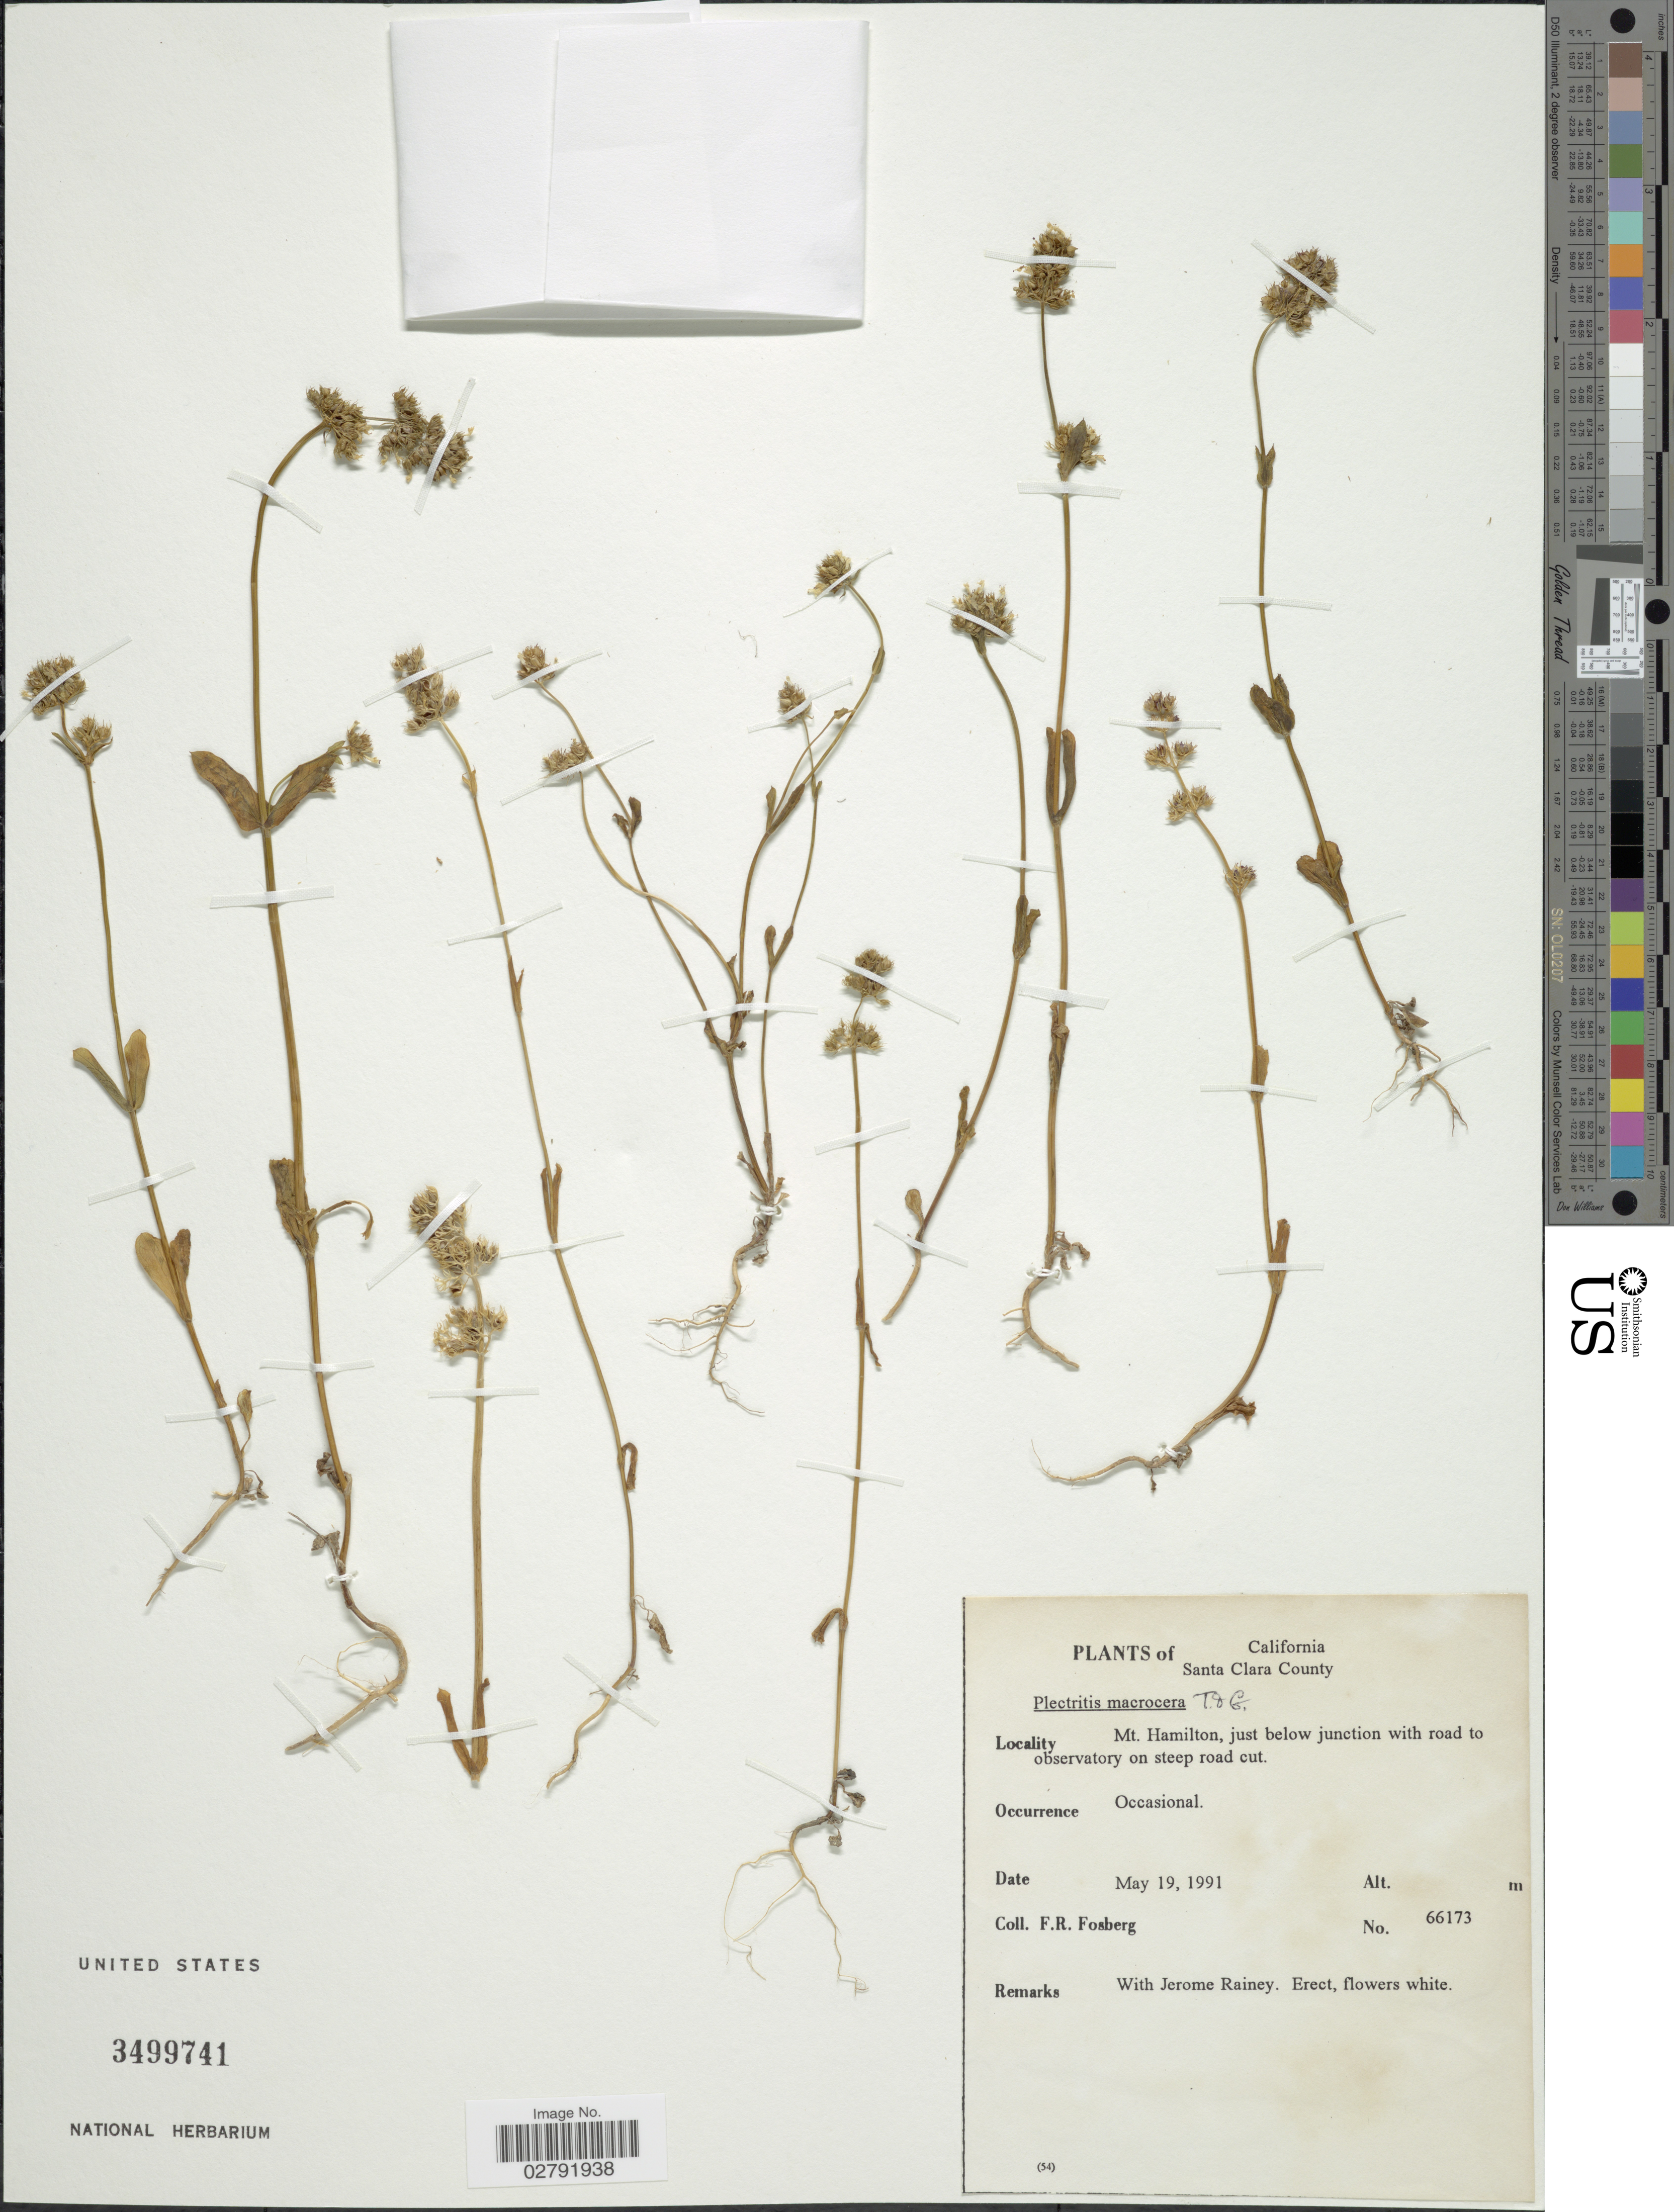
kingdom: Plantae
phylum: Tracheophyta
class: Magnoliopsida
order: Dipsacales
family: Caprifoliaceae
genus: Plectritis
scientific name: Plectritis macrocera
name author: Torr. & A. Gray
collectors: F. R. Fosberg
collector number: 66173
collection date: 1991-05-19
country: United States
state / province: California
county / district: Santa Clara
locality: Santa Clara County. Mt. Hamilton, just below junction with road to observatory on steep road cut.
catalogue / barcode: US 3499741